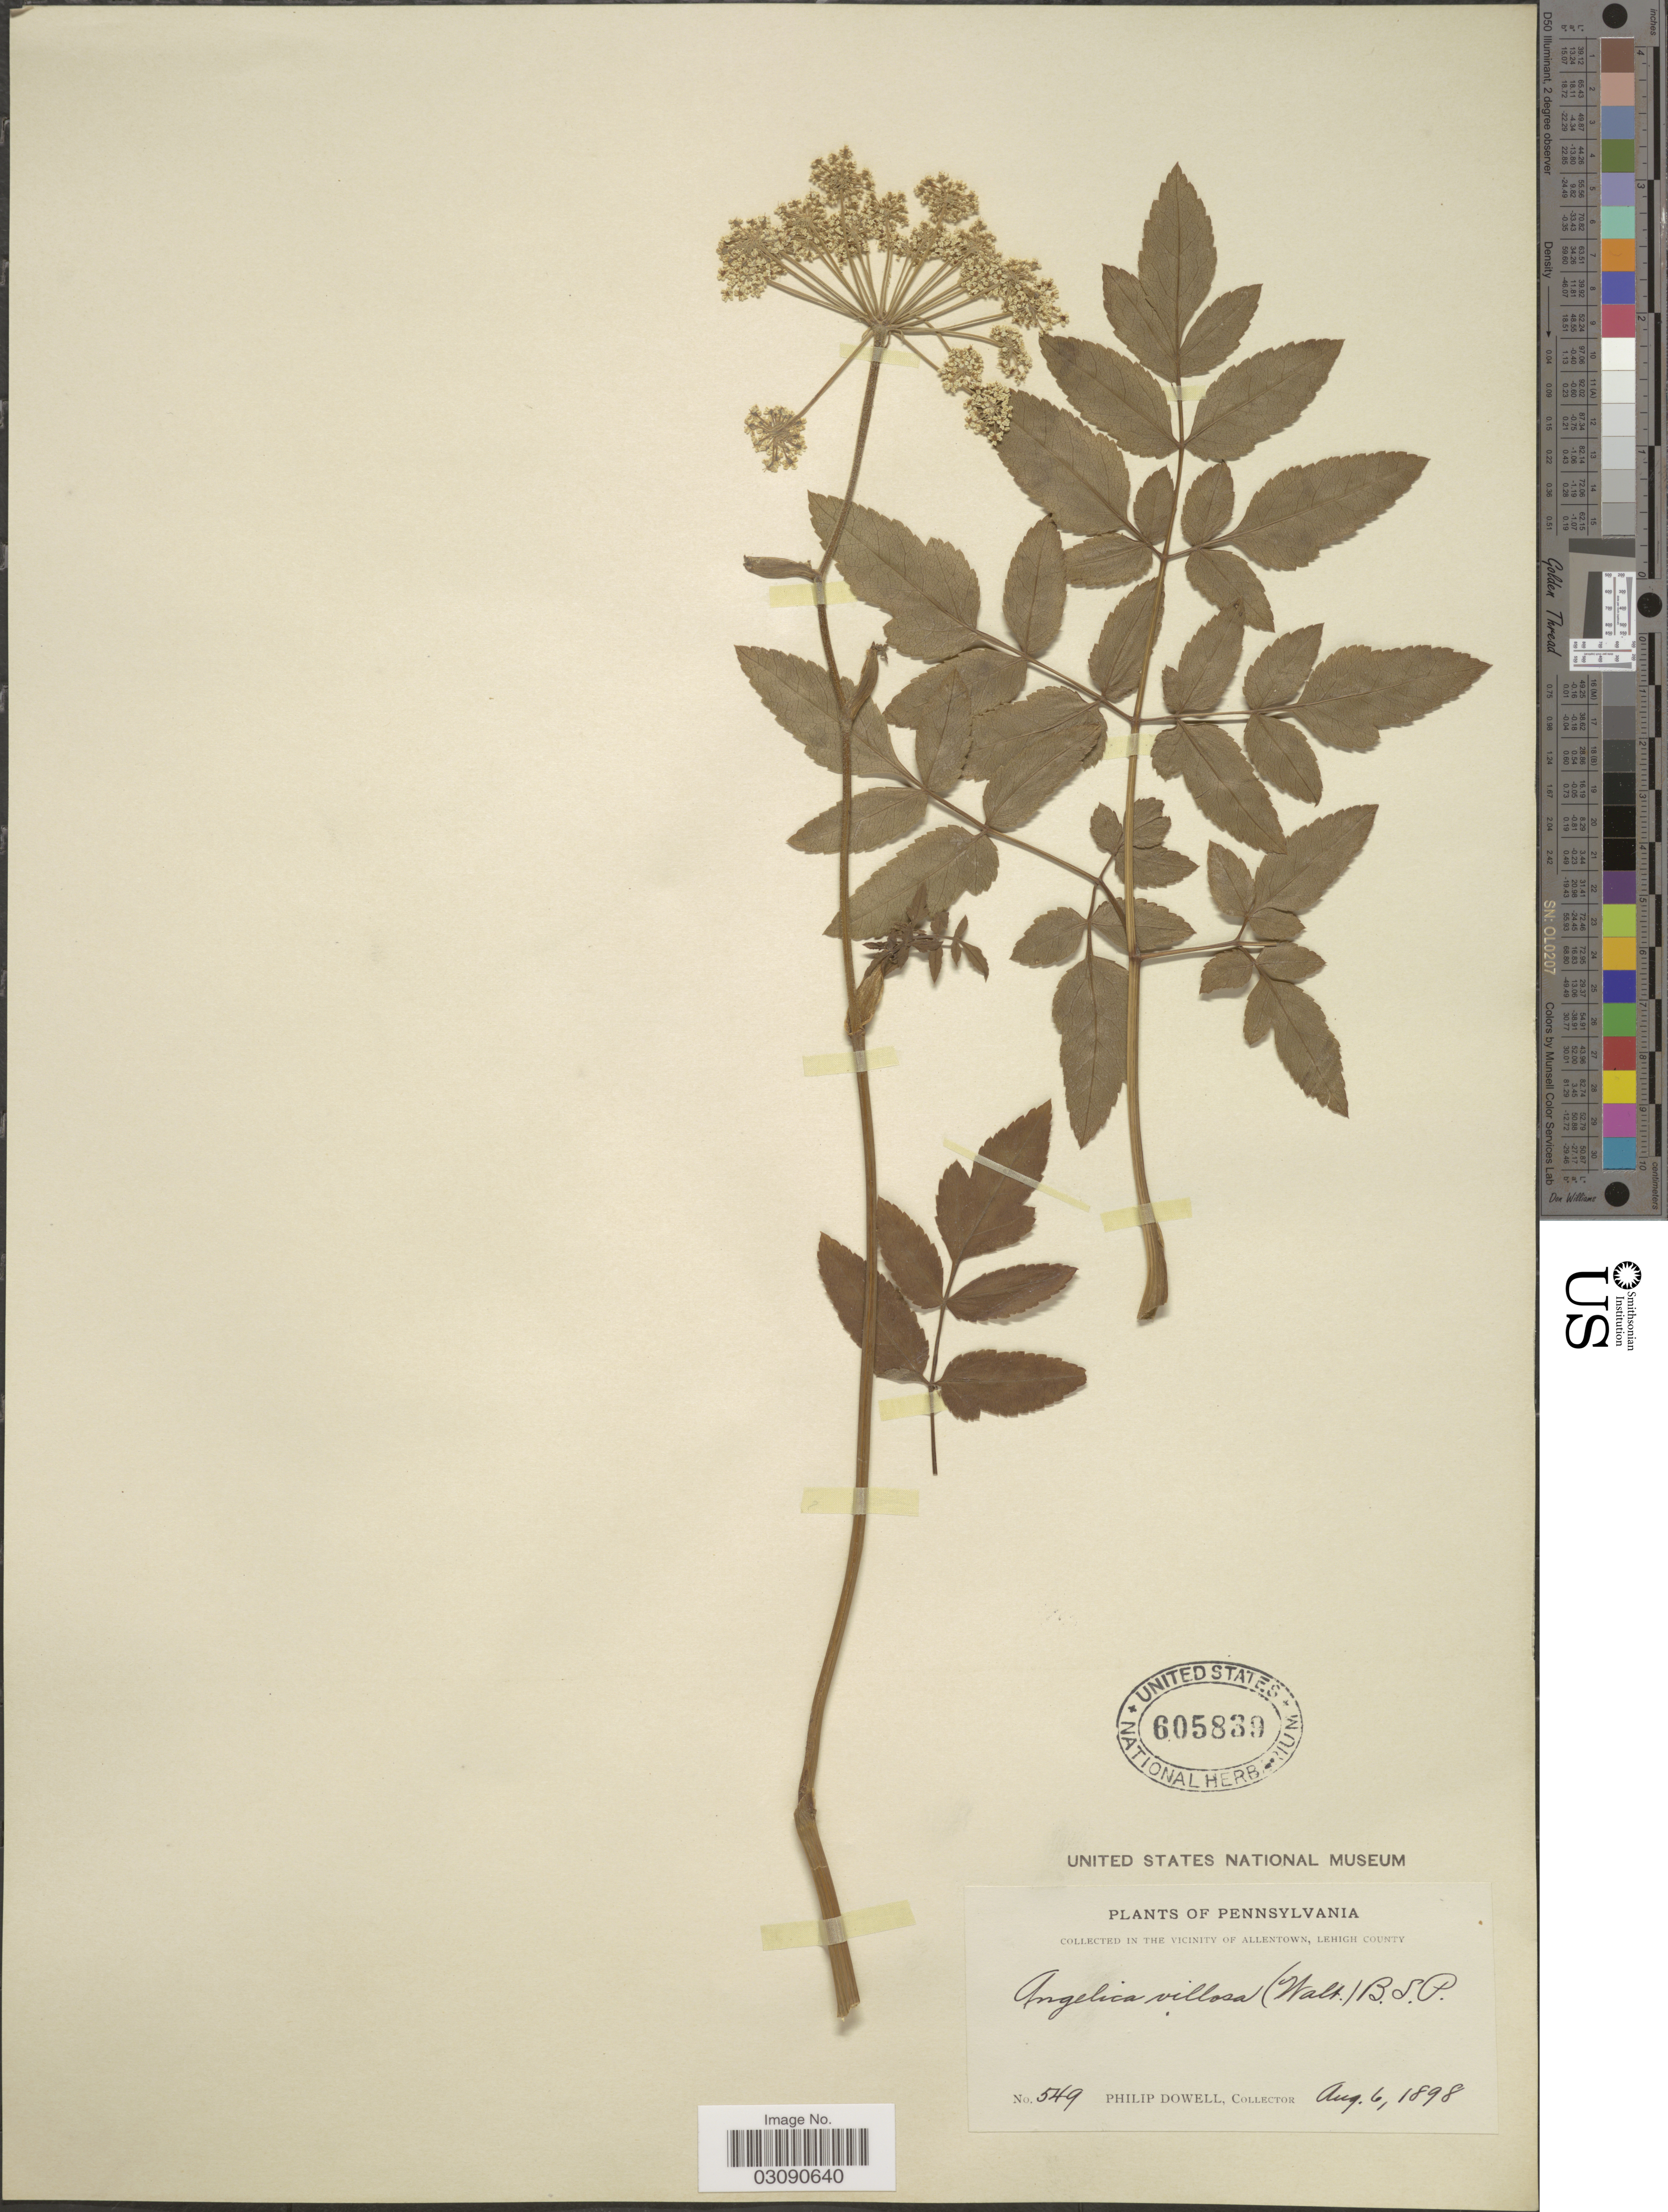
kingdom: Plantae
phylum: Tracheophyta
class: Magnoliopsida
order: Apiales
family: Apiaceae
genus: Angelica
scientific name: Angelica venenosa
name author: (Greenway) Fernald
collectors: P. Dowell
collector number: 549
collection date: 1898-08-06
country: United States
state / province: Pennsylvania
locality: Collected in the Vicinity of Allentown, Lehigh County.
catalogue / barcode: US 605839